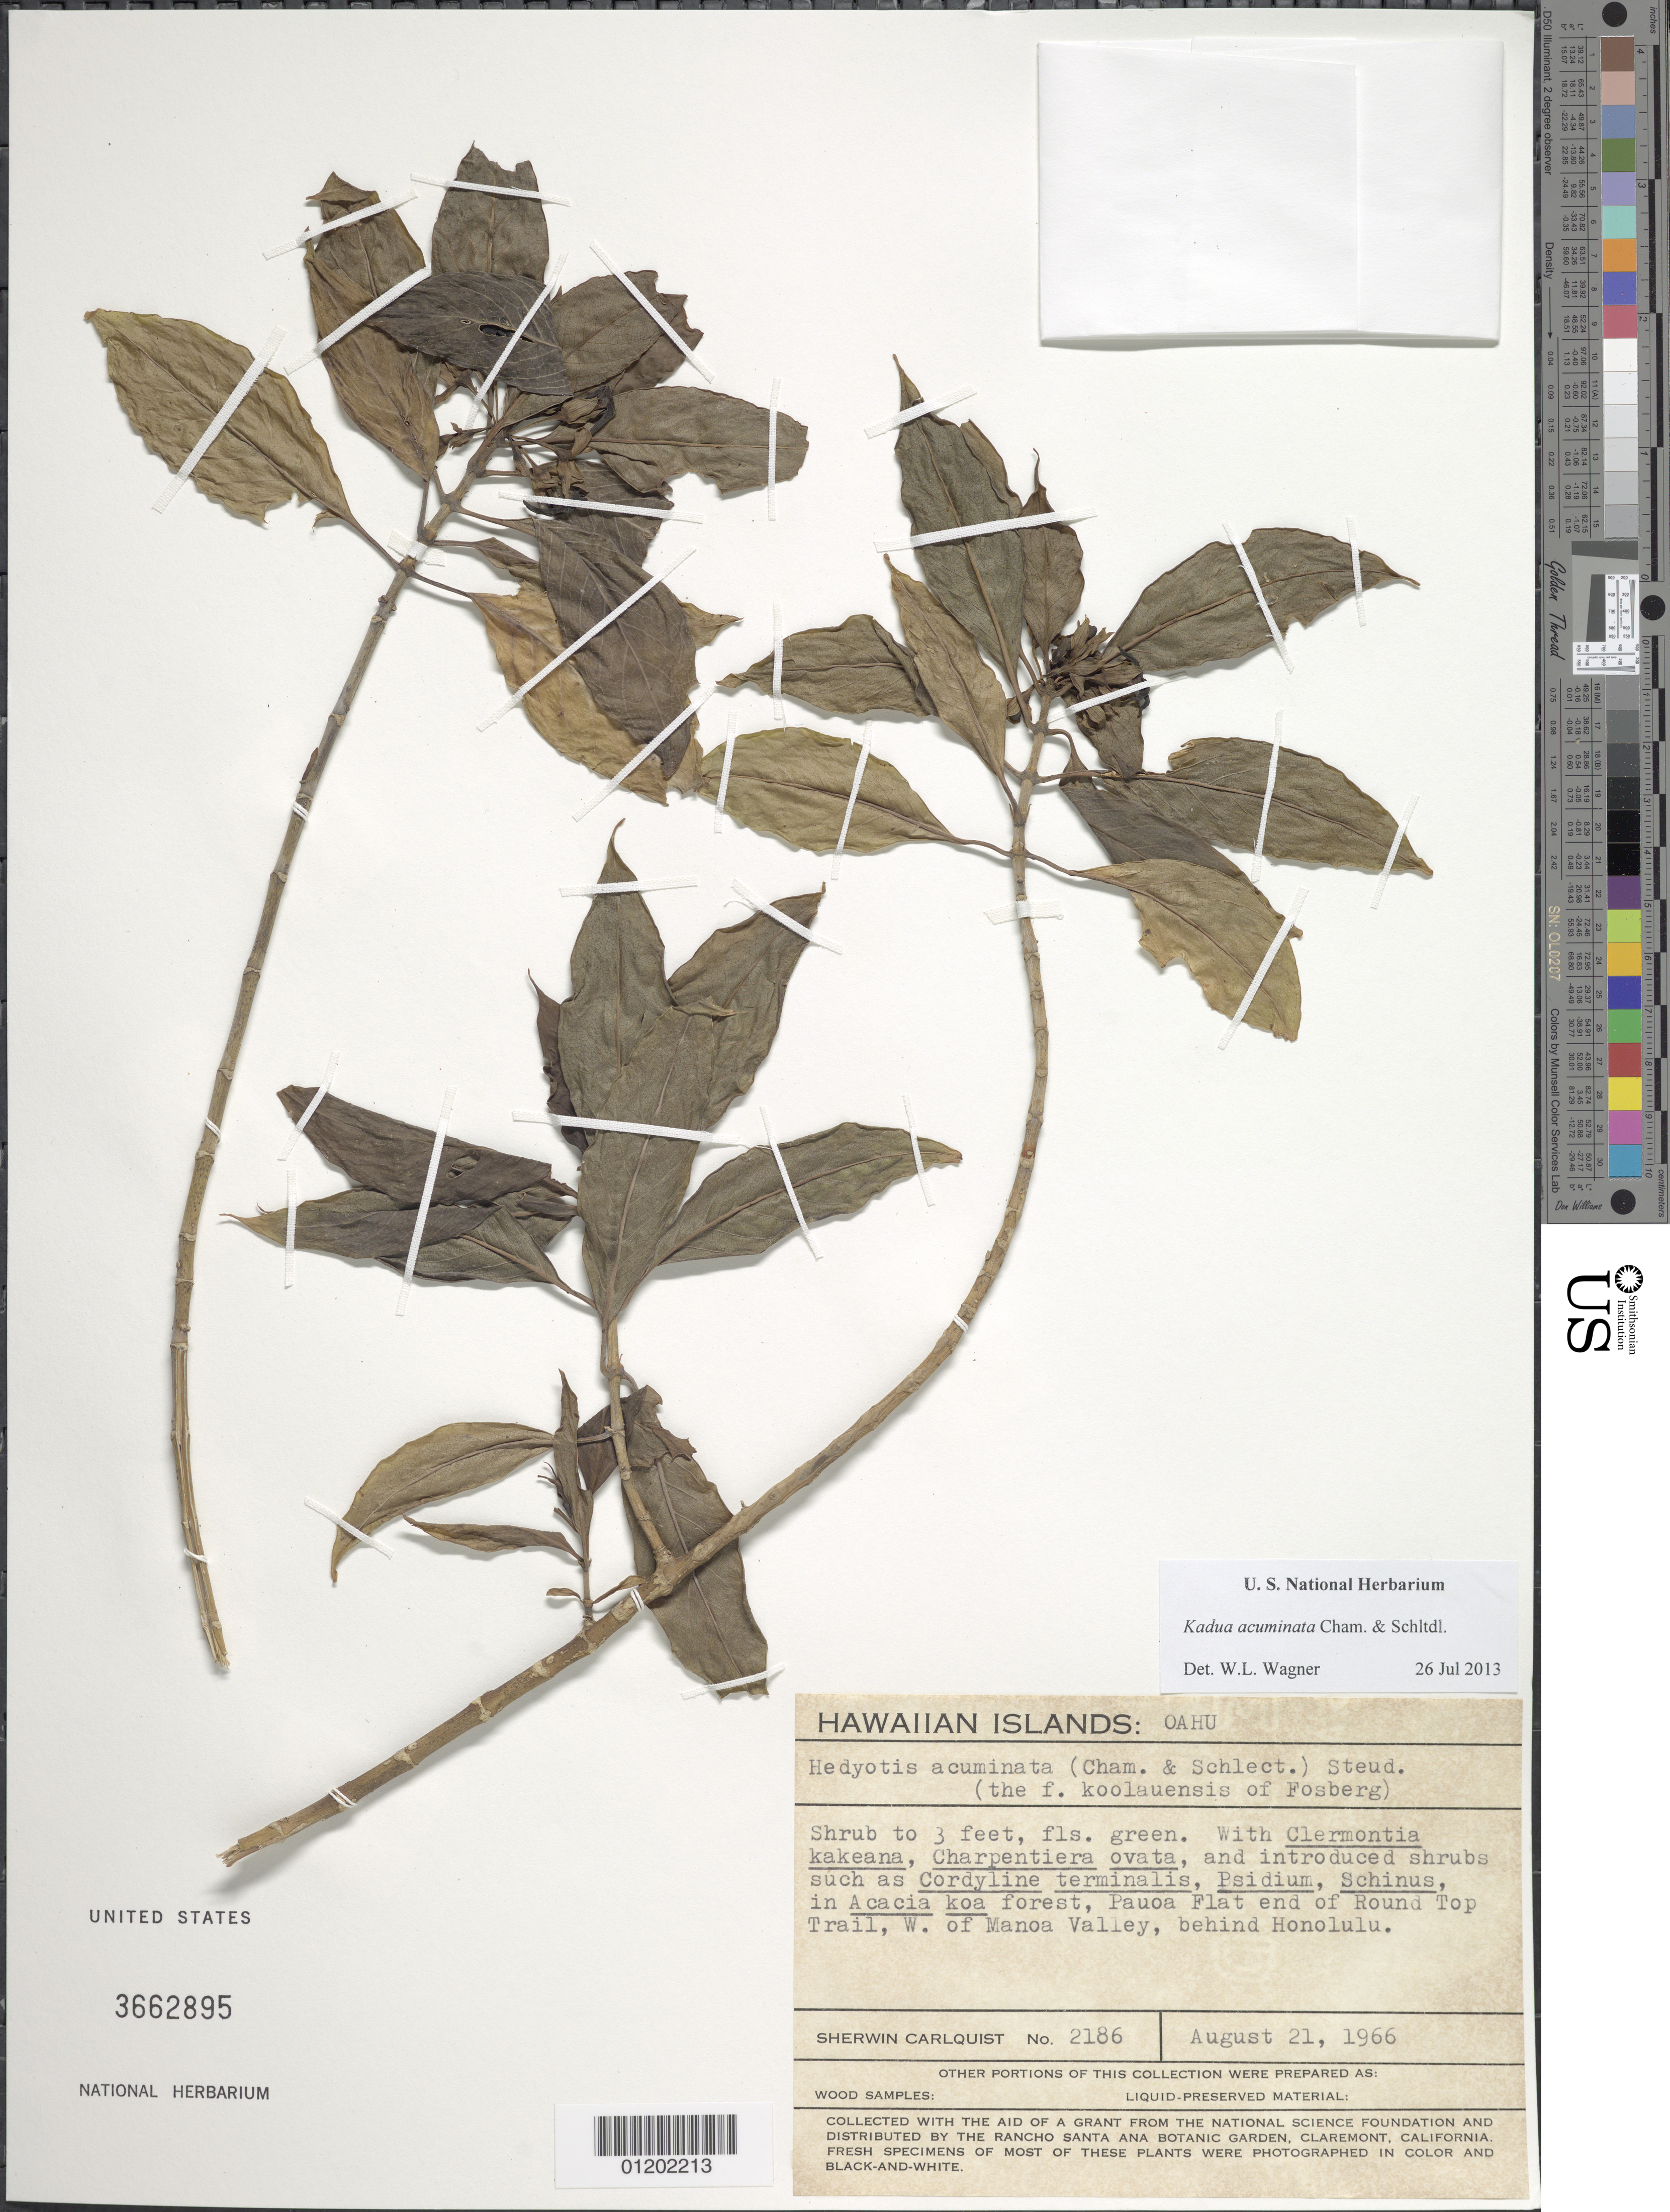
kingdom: Plantae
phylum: Tracheophyta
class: Magnoliopsida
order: Gentianales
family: Rubiaceae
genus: Kadua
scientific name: Kadua acuminata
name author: Cham. & Schltdl.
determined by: Wagner, W. L., (BOT), Smithsonian Institution - National Museum of Natural History (UNITED STATES)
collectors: S. Carlquist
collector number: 2186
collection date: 1966-08-21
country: United States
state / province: Hawaii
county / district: Honolulu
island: Oahu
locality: Pauoa Flat end of Round Top Trail, W. of Manoa Valley, behind Honolulu.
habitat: Forest.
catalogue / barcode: US 3662895